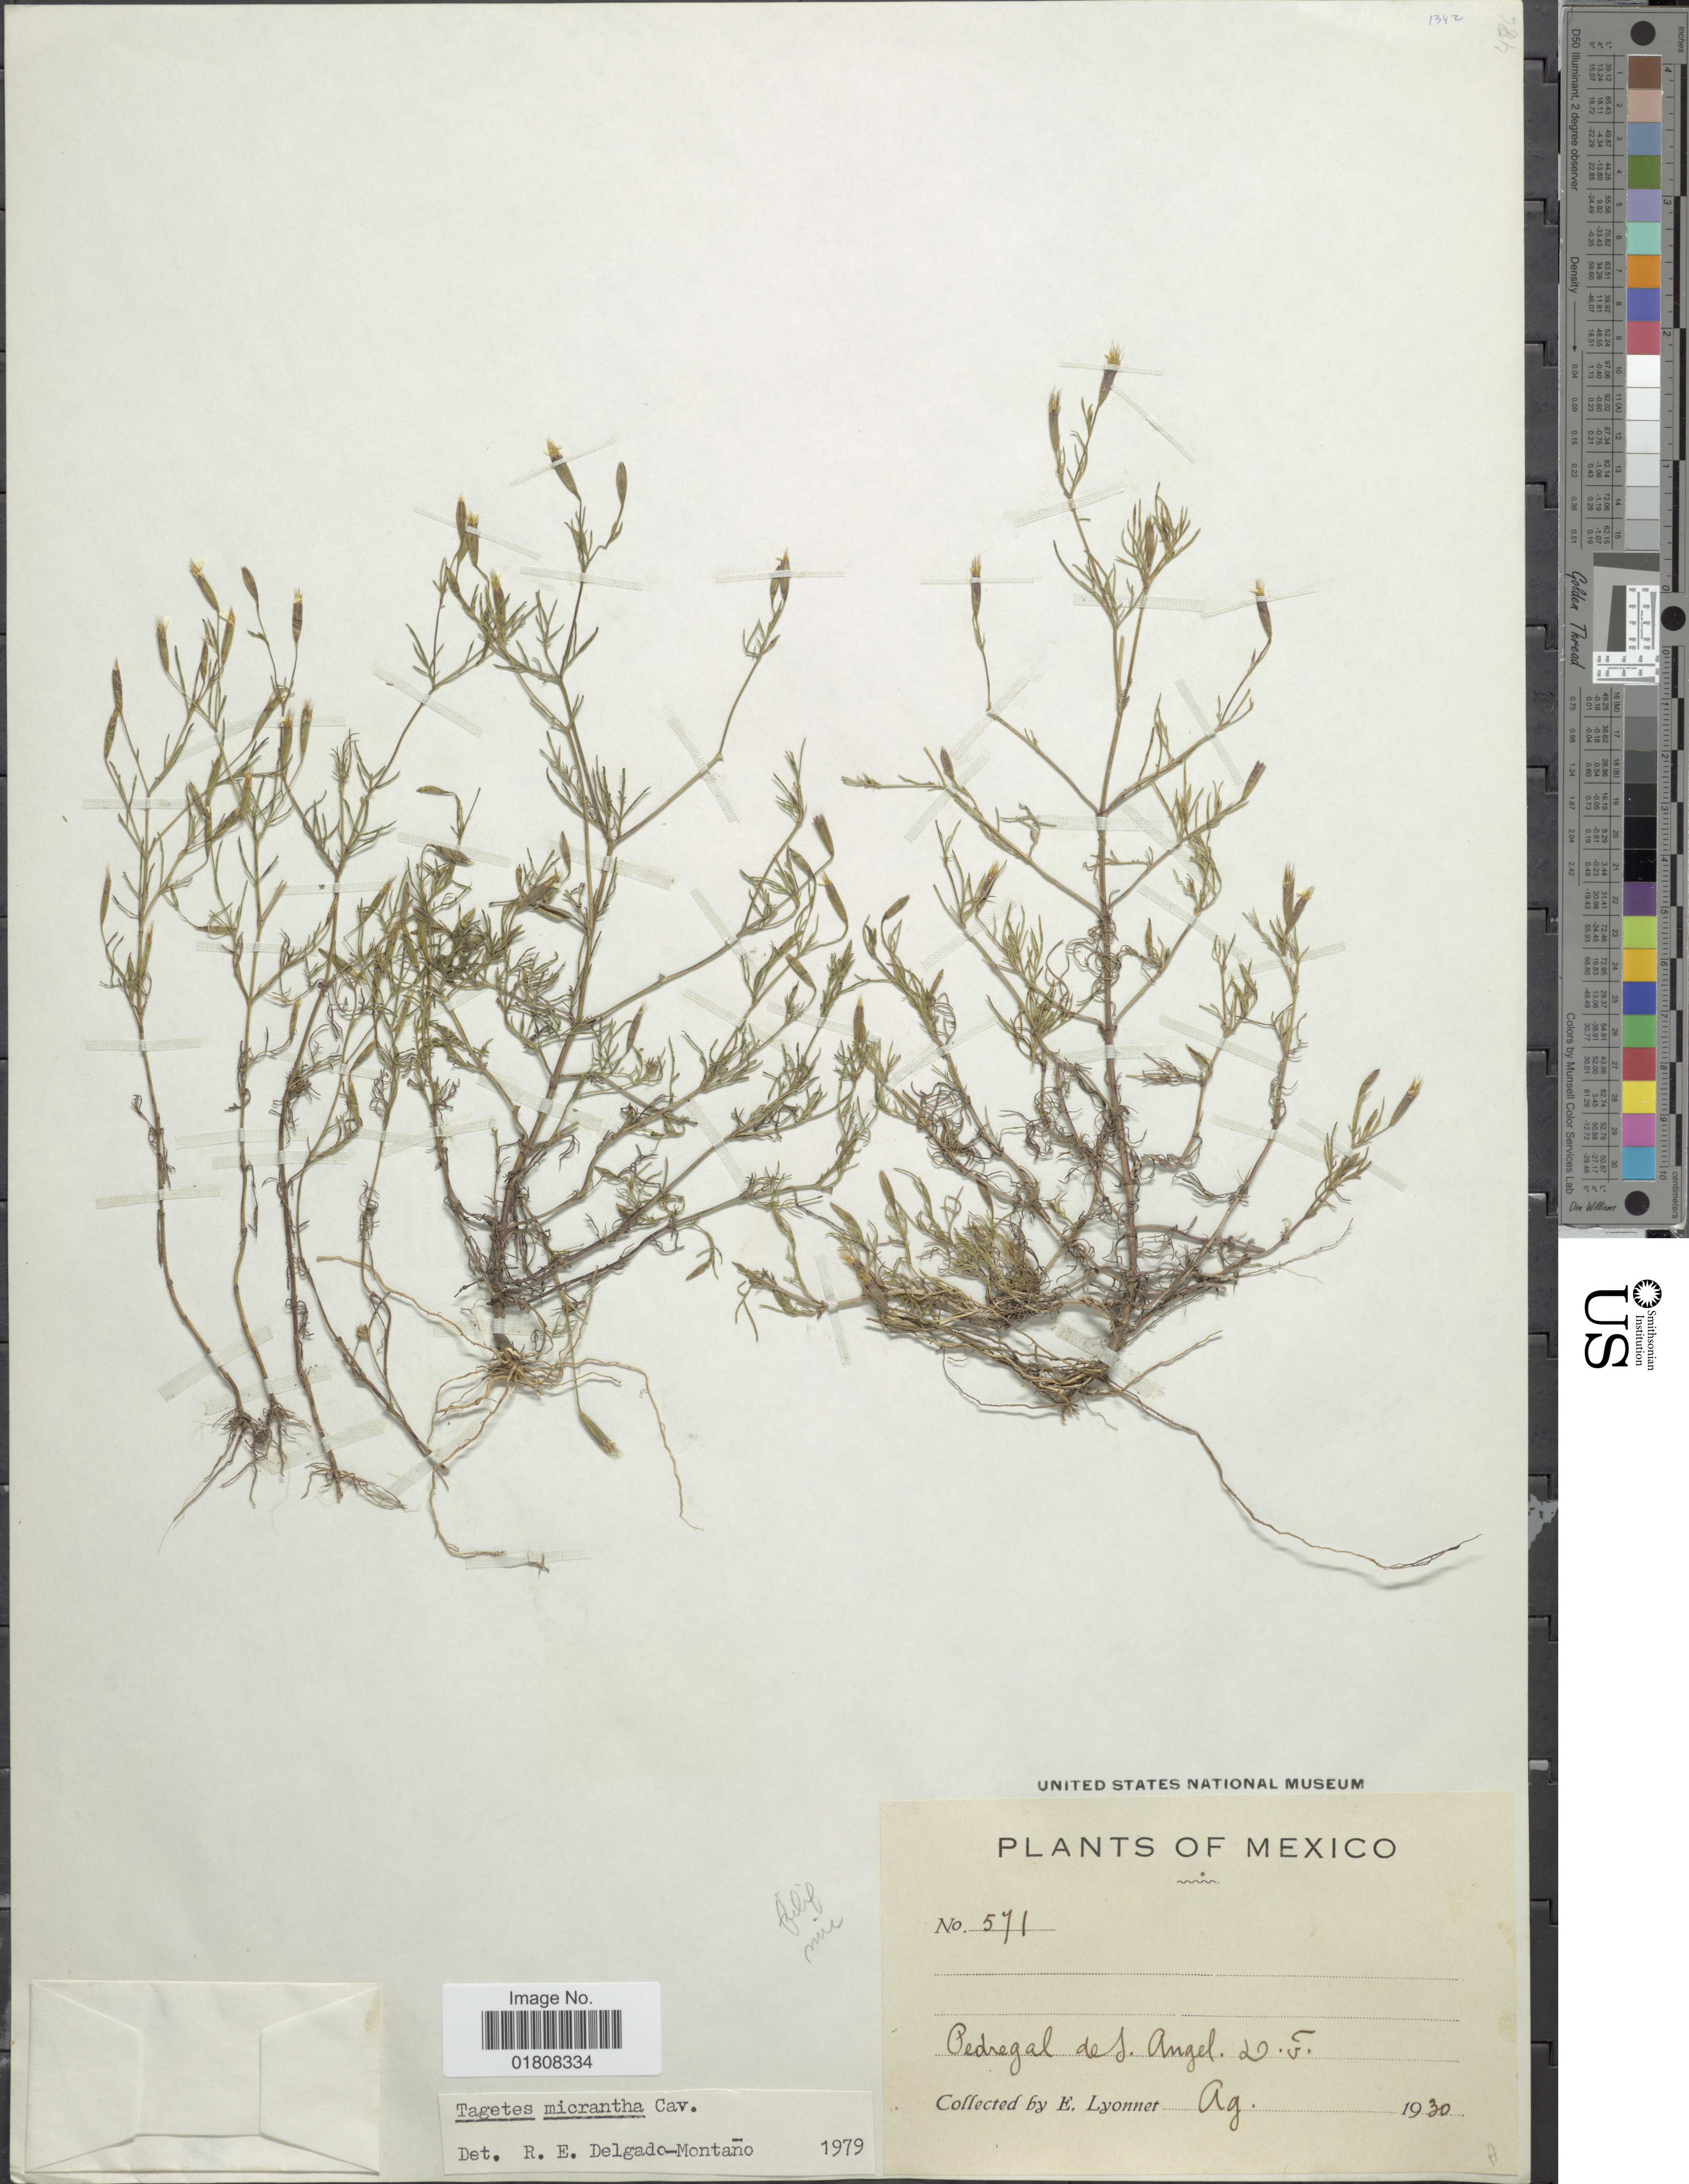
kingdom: Plantae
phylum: Tracheophyta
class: Magnoliopsida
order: Asterales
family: Asteraceae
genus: Tagetes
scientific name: Tagetes micrantha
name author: Cav.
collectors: E. Lyonnet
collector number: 571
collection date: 1930-08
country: Mexico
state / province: Distrito Federal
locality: Pedregal de S. Angel, D. F.